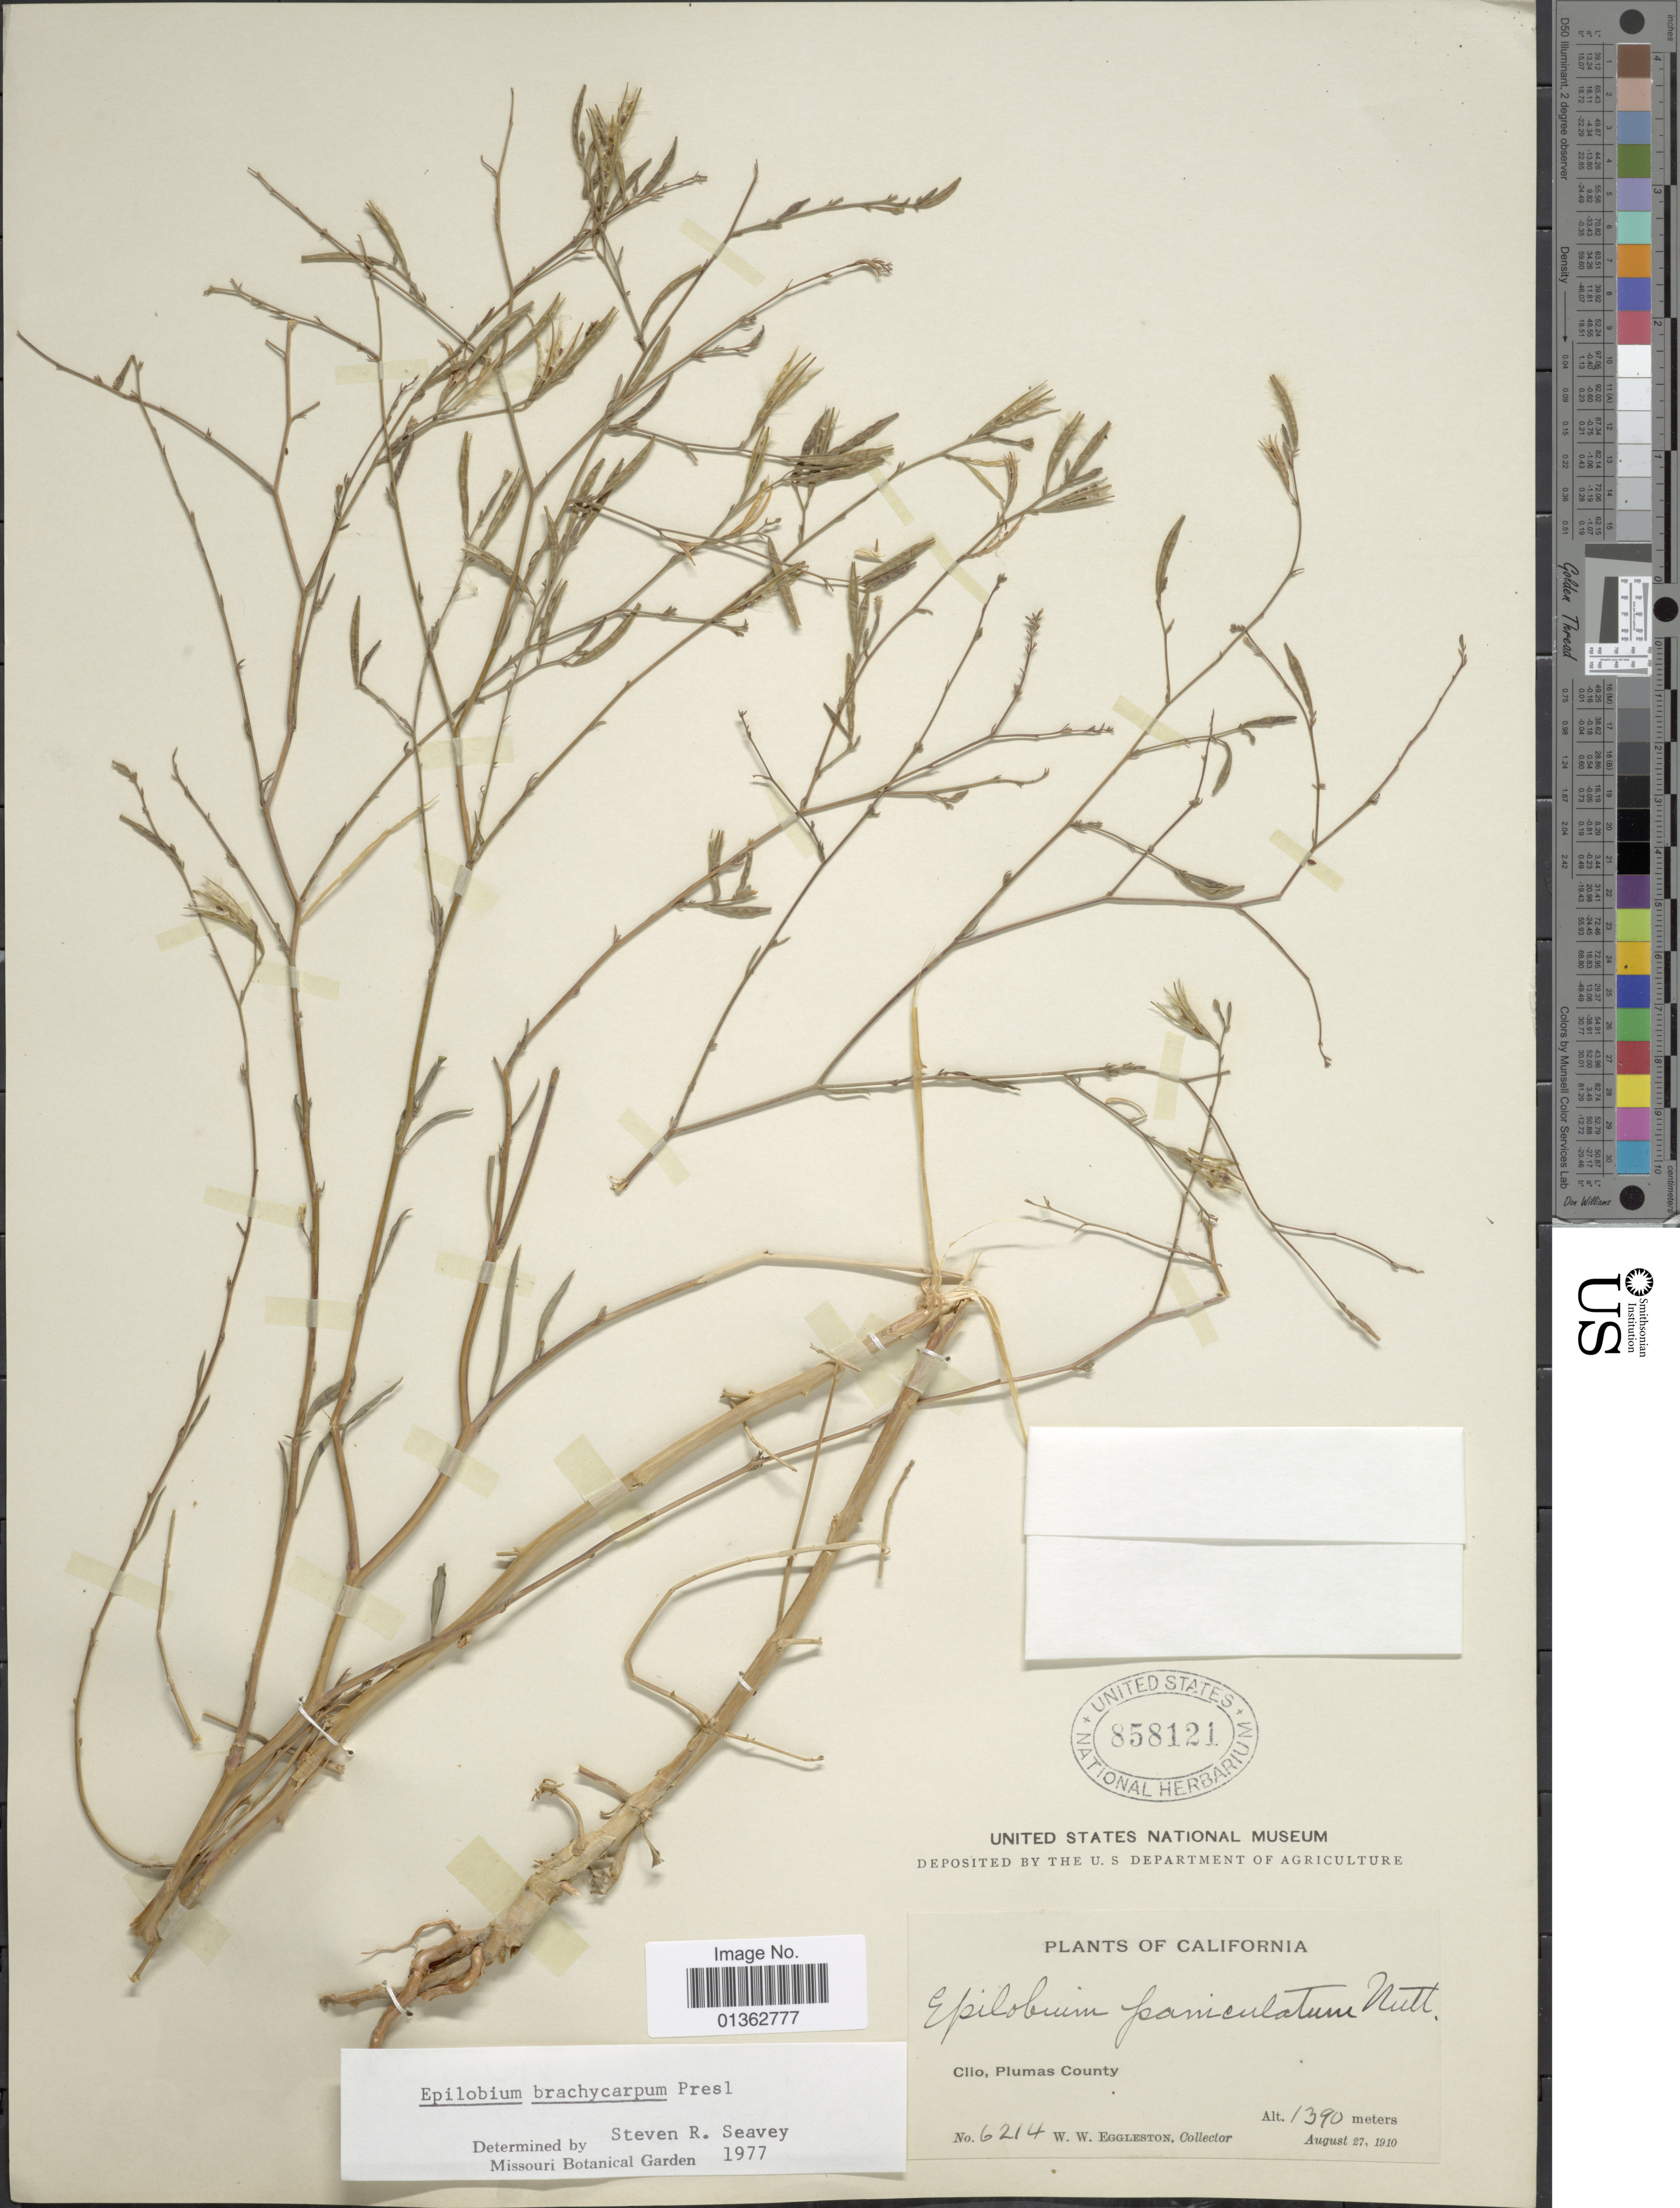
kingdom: Plantae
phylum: Tracheophyta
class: Magnoliopsida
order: Myrtales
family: Onagraceae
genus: Epilobium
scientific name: Epilobium brachycarpum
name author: C. Presl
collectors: W. W. Eggleston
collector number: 6214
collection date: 1910-08-27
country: United States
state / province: California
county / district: Plumas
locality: Clio, Plumas County.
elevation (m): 1390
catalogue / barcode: US 858121